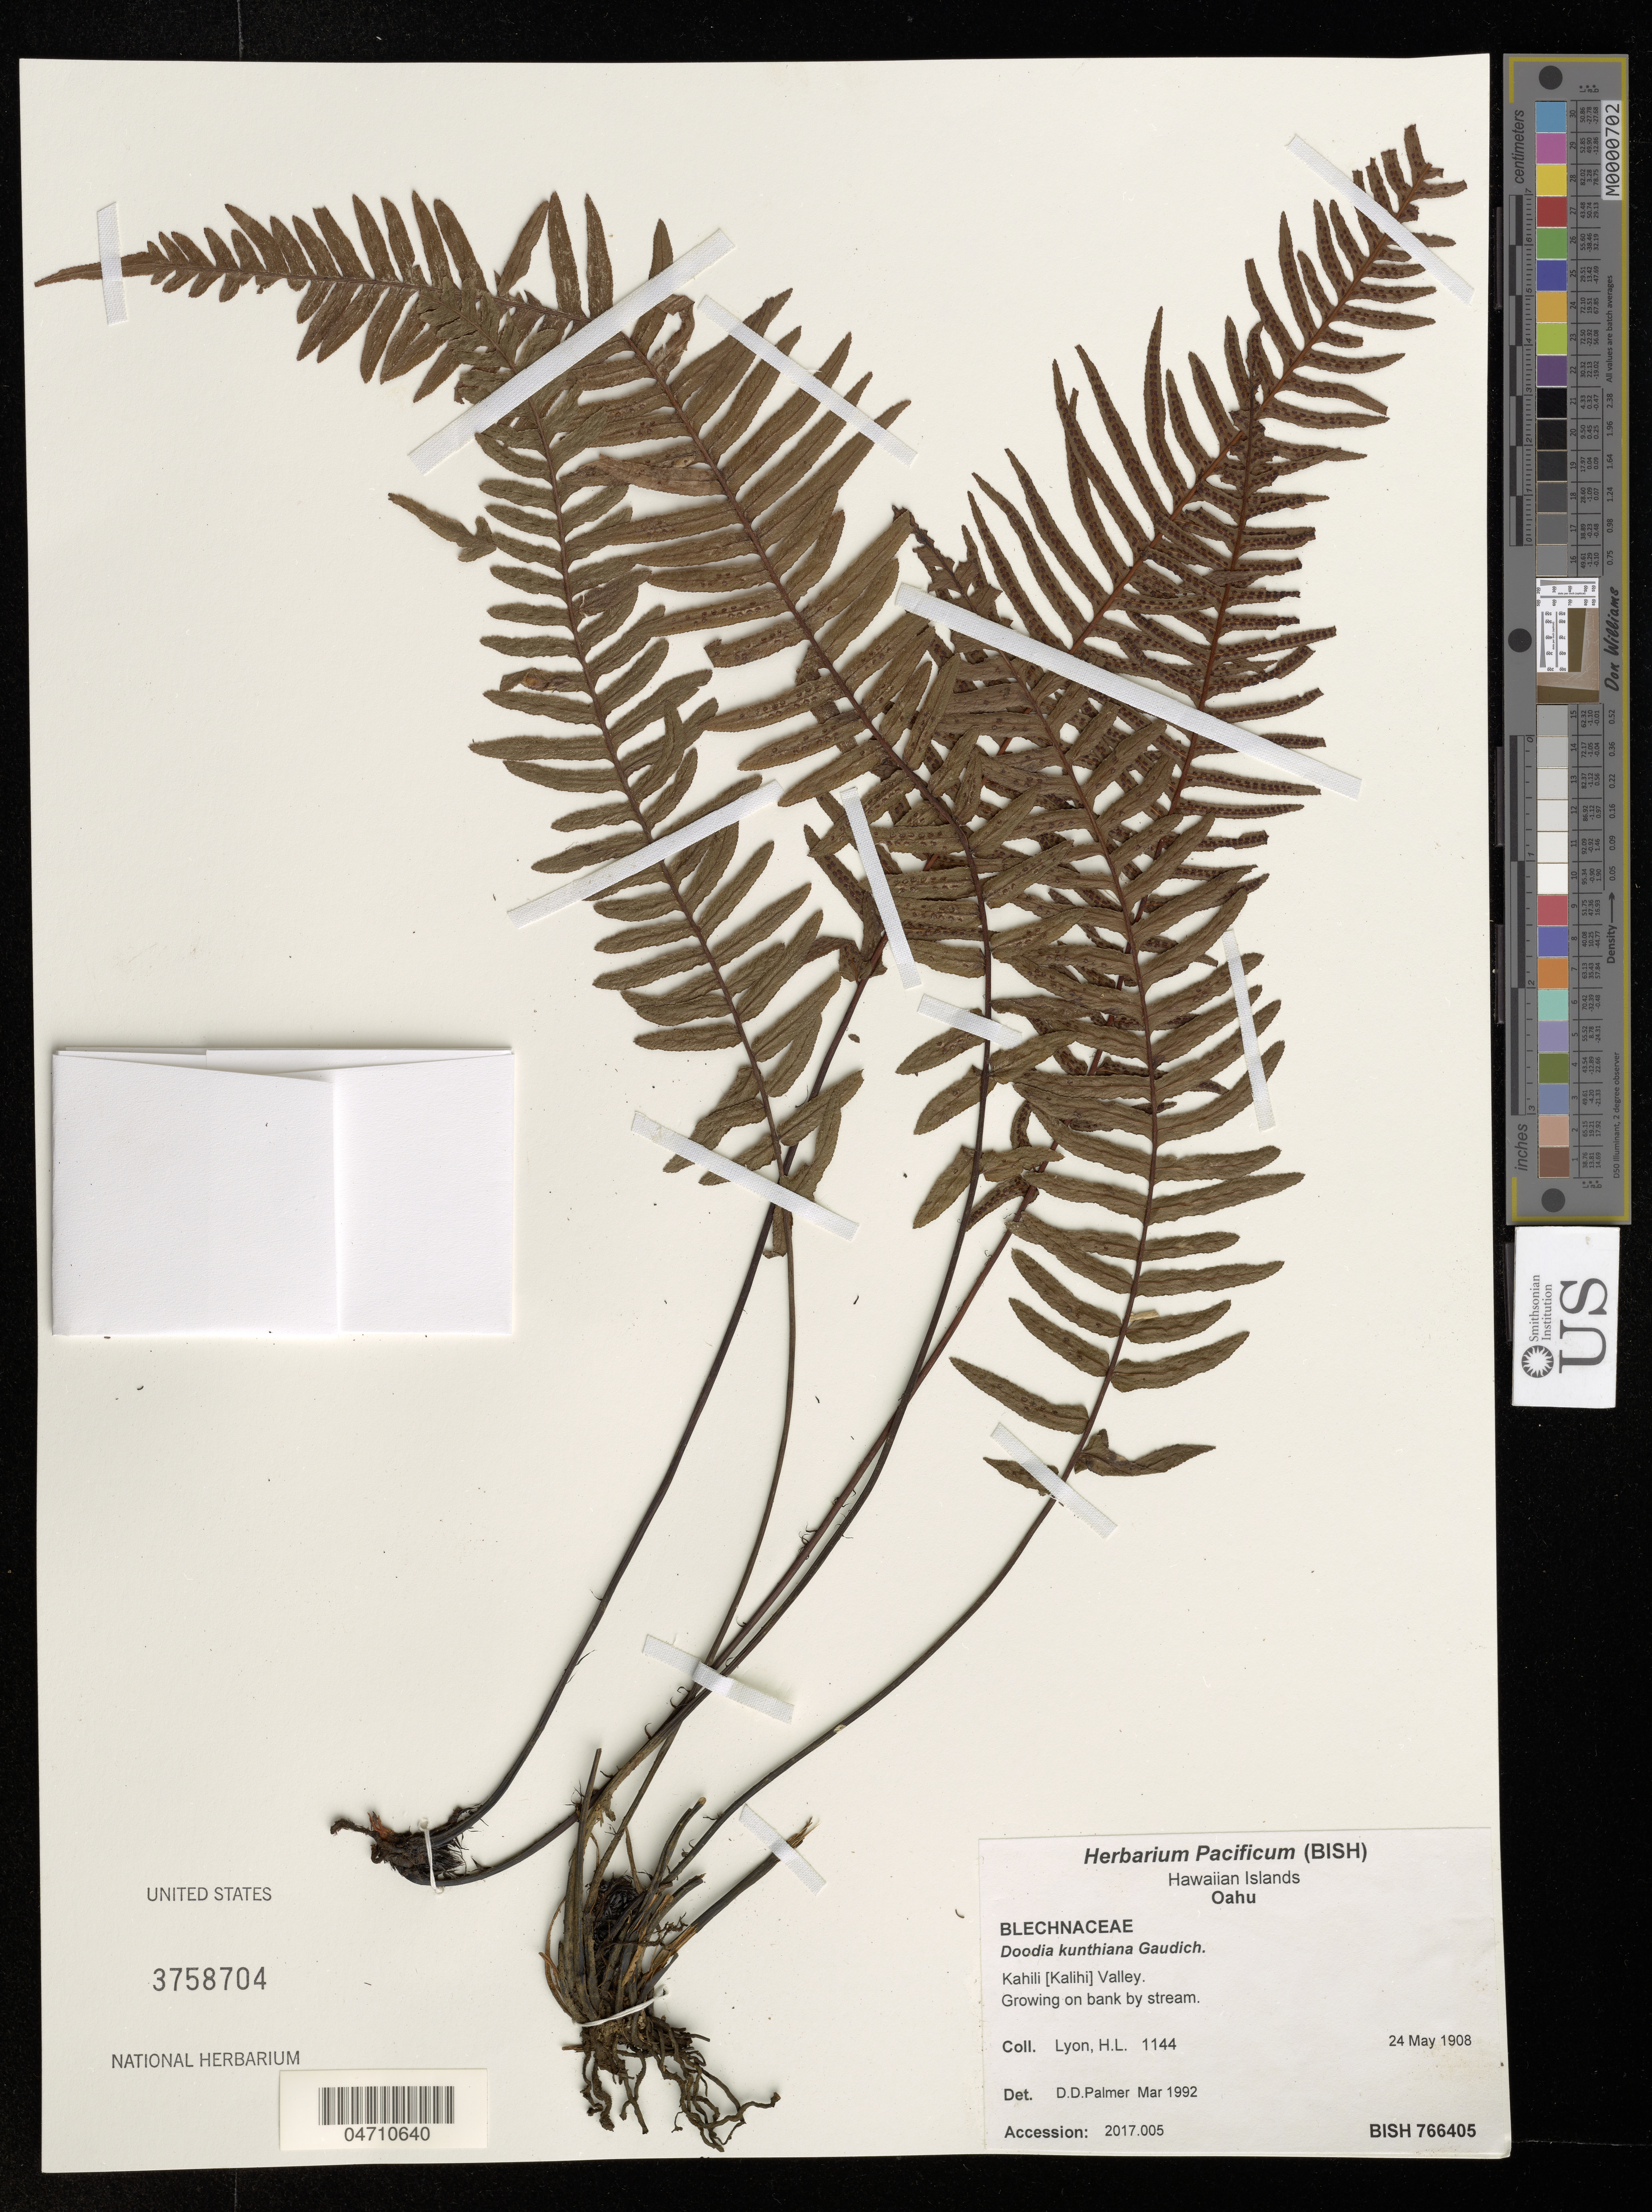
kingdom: Plantae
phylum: Tracheophyta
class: Polypodiopsida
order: Polypodiales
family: Blechnaceae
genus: Doodia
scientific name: Doodia kunthiana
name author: Gaudich.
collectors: H. Lyon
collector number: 1144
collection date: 1908-05-24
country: United States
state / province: Hawaii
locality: Hawaiian Islands. Oahu. Kahili [Kalihi] Valley.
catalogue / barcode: US 3758704